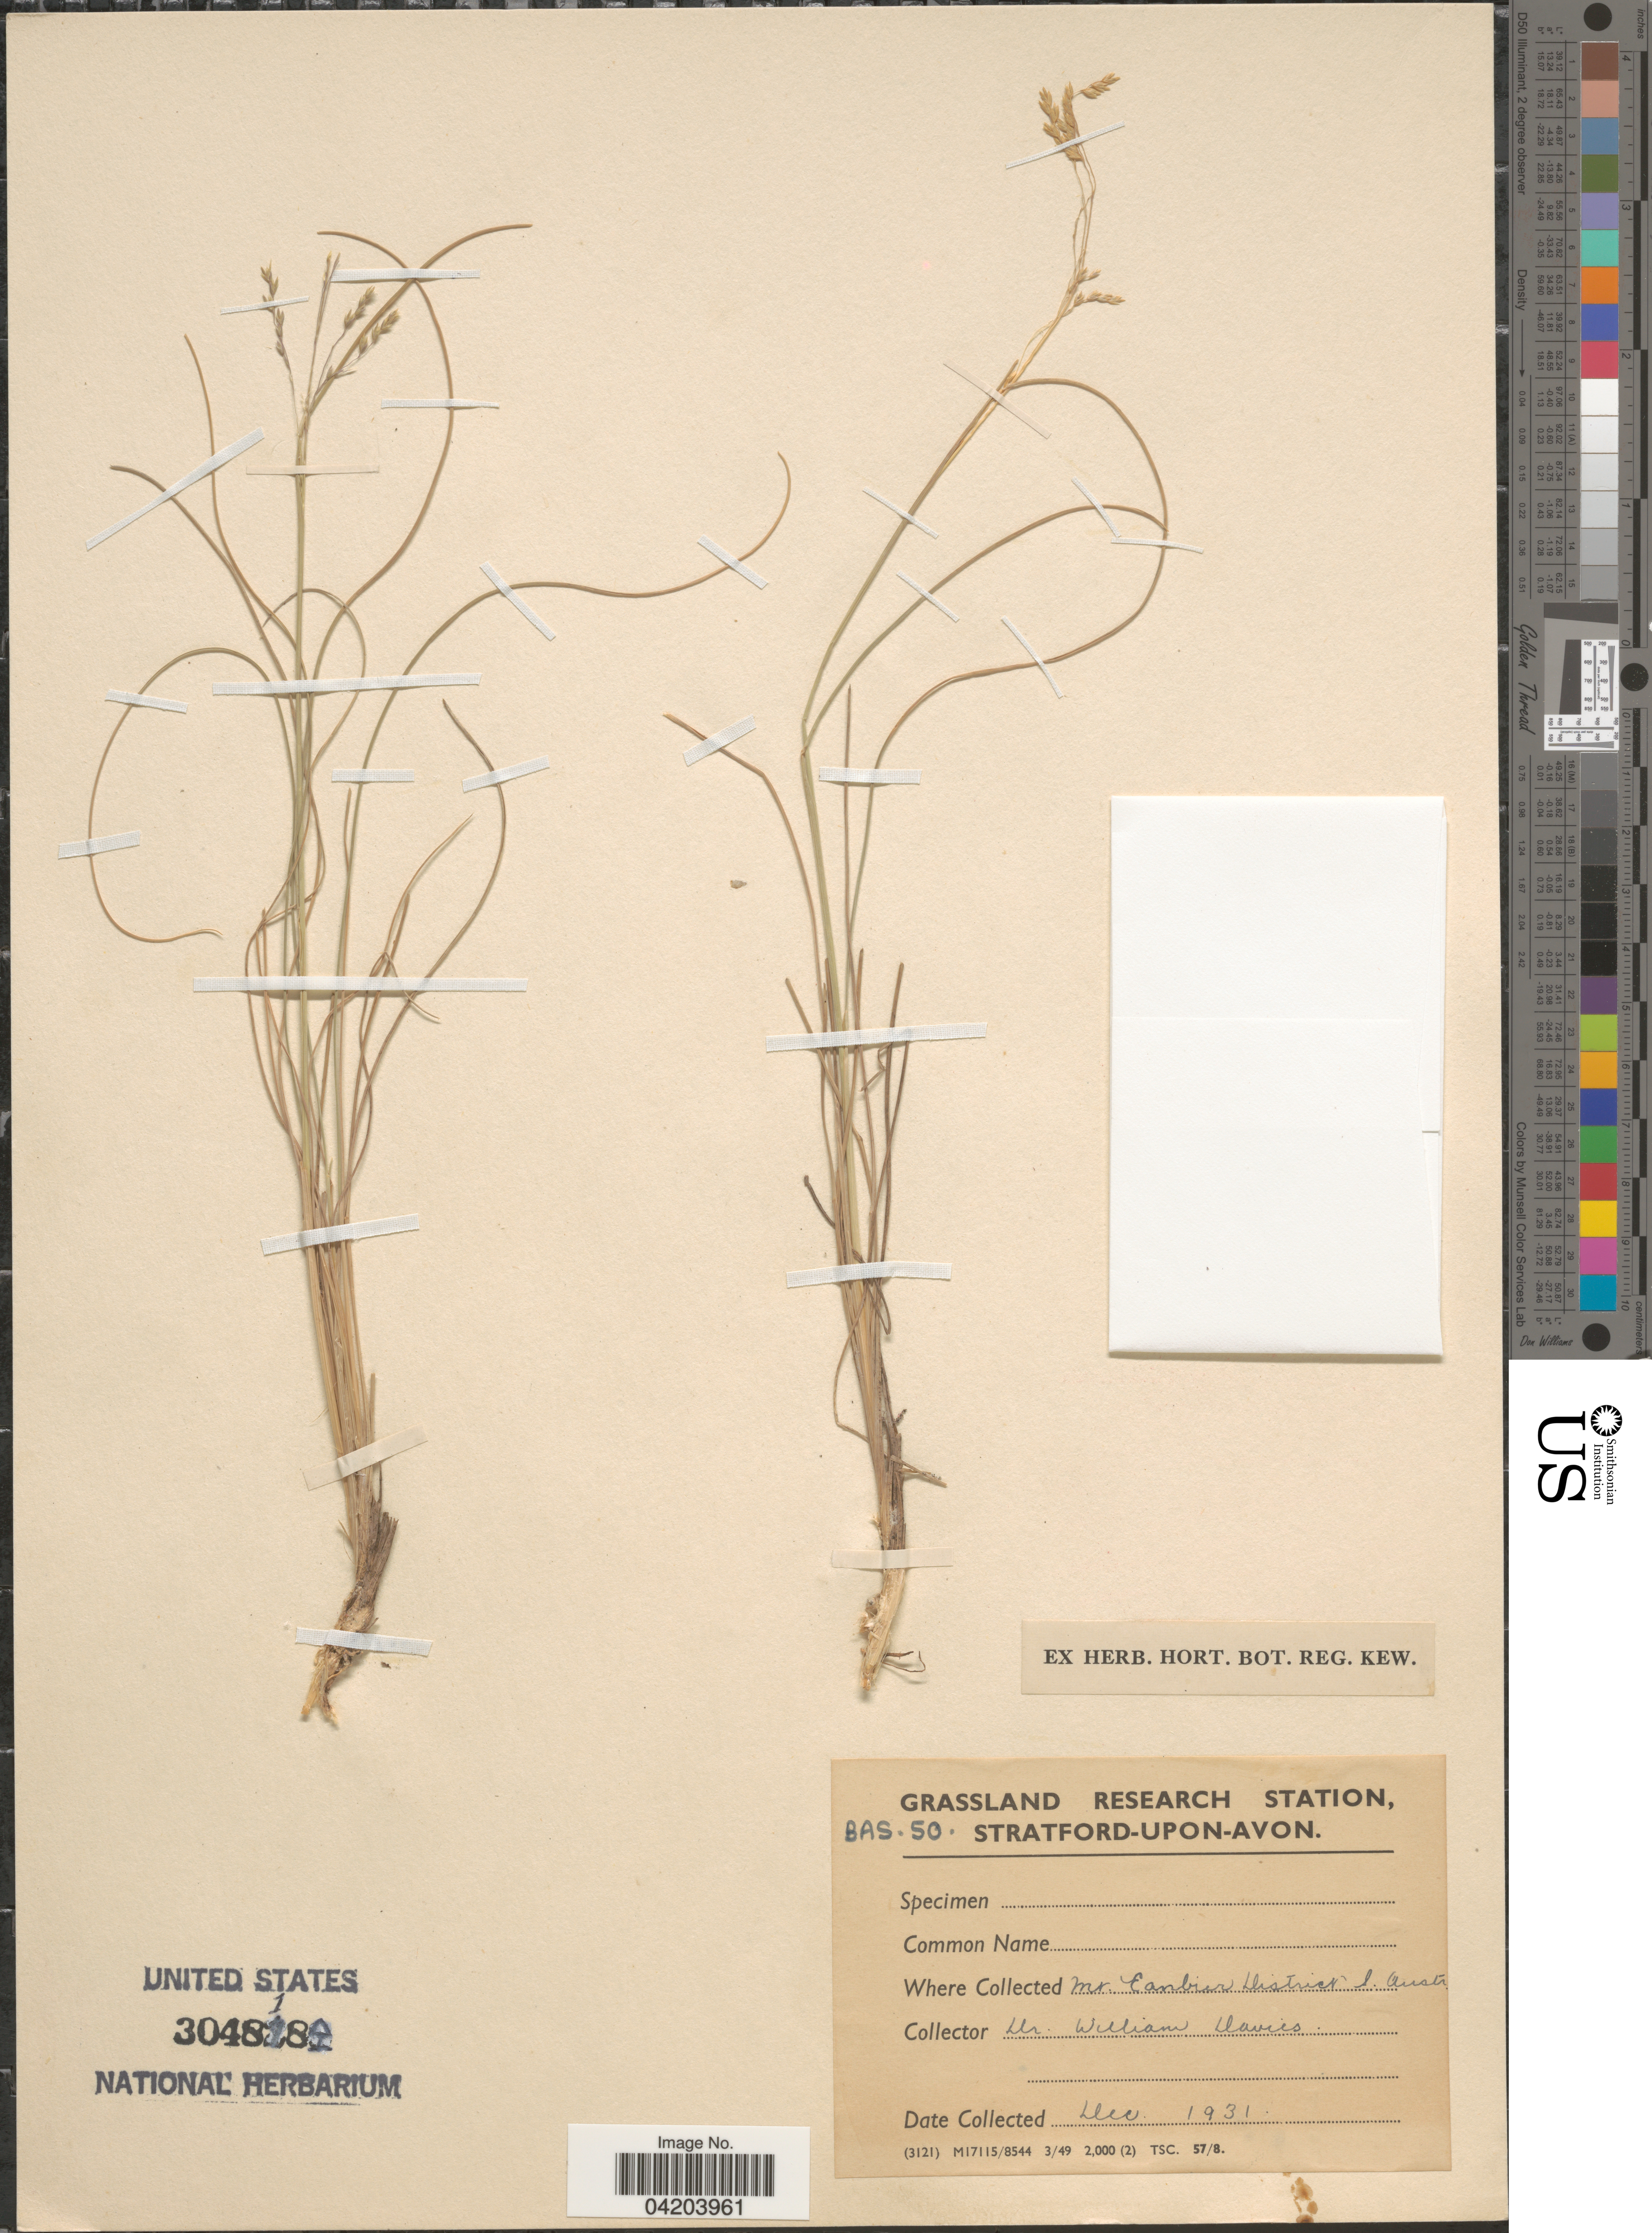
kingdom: Plantae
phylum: Tracheophyta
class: Liliopsida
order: Poales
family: Poaceae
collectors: W. Davies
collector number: BAS.50.?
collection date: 1931-12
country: Australia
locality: Grassland Research Station, Stratford-Upon-Avon. Mt. Canbier District l. Austr.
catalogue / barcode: US 3048189